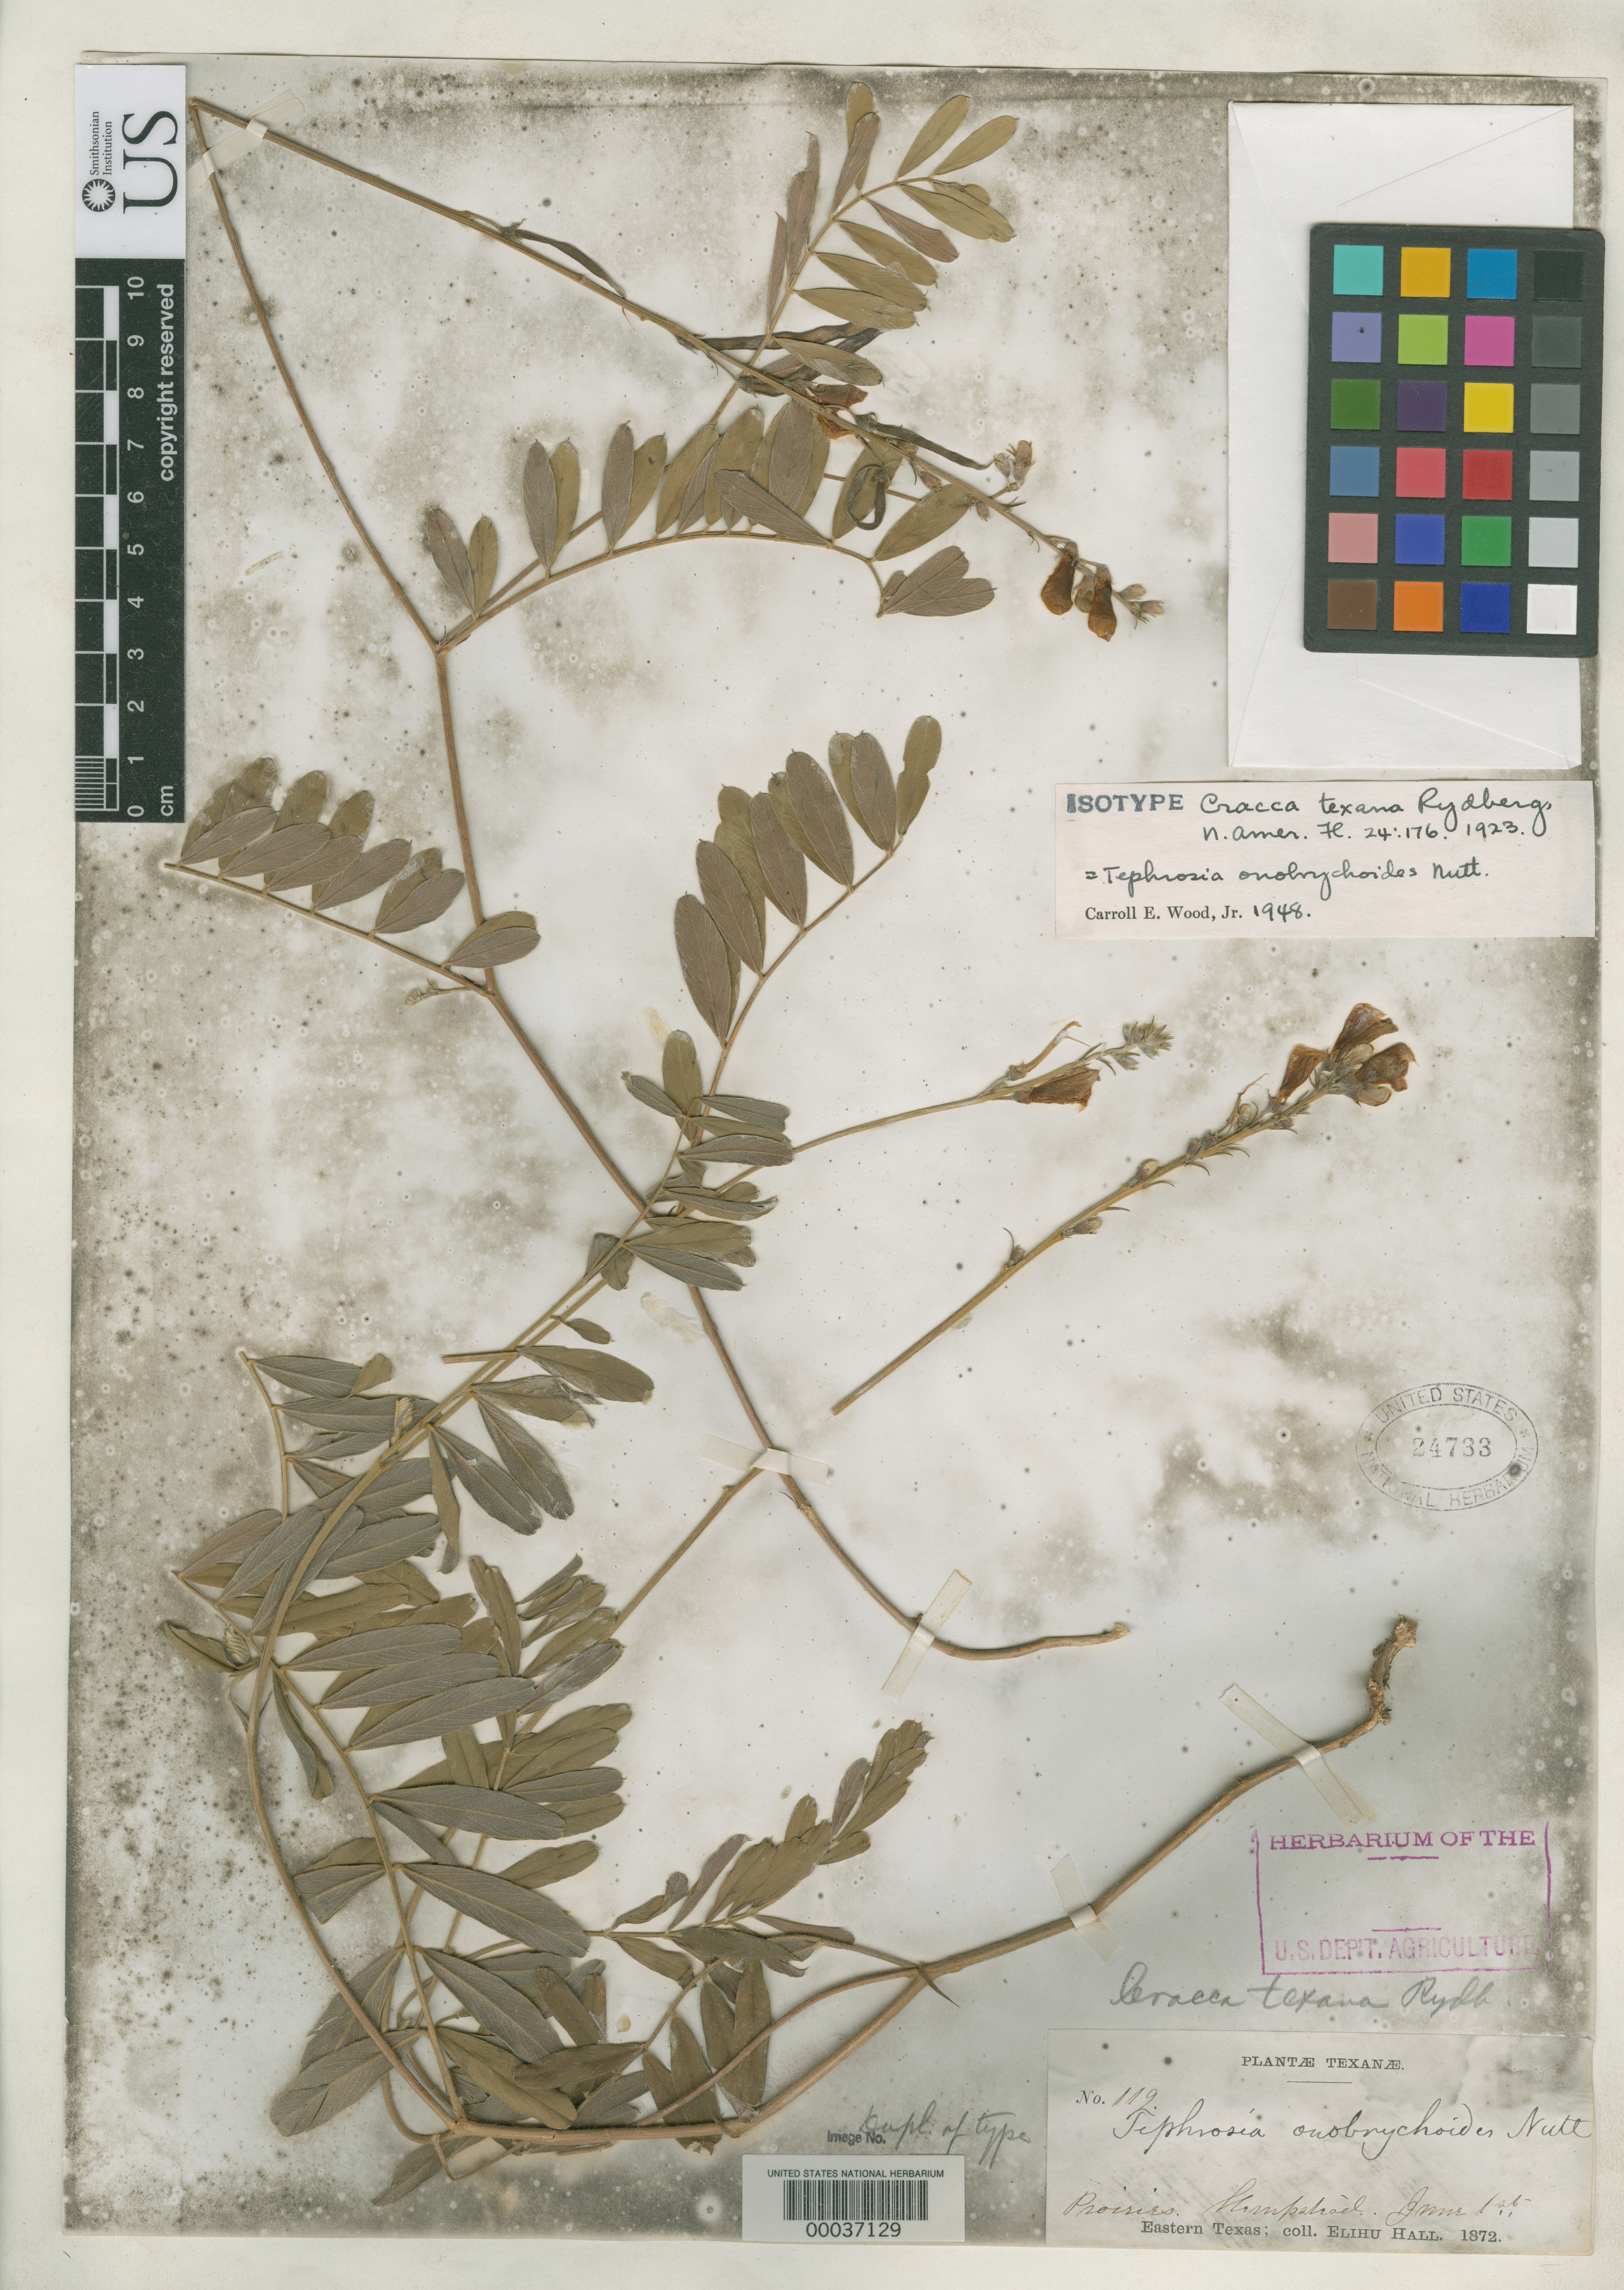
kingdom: Plantae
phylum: Tracheophyta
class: Magnoliopsida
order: Fabales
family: Fabaceae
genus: Cracca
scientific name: Cracca texana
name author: Rydb.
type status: Isotype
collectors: E. Hall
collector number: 119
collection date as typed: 01 Jun 1872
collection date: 1872-06-01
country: United States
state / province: Texas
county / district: Waller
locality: Hampstead.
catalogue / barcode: US 24733